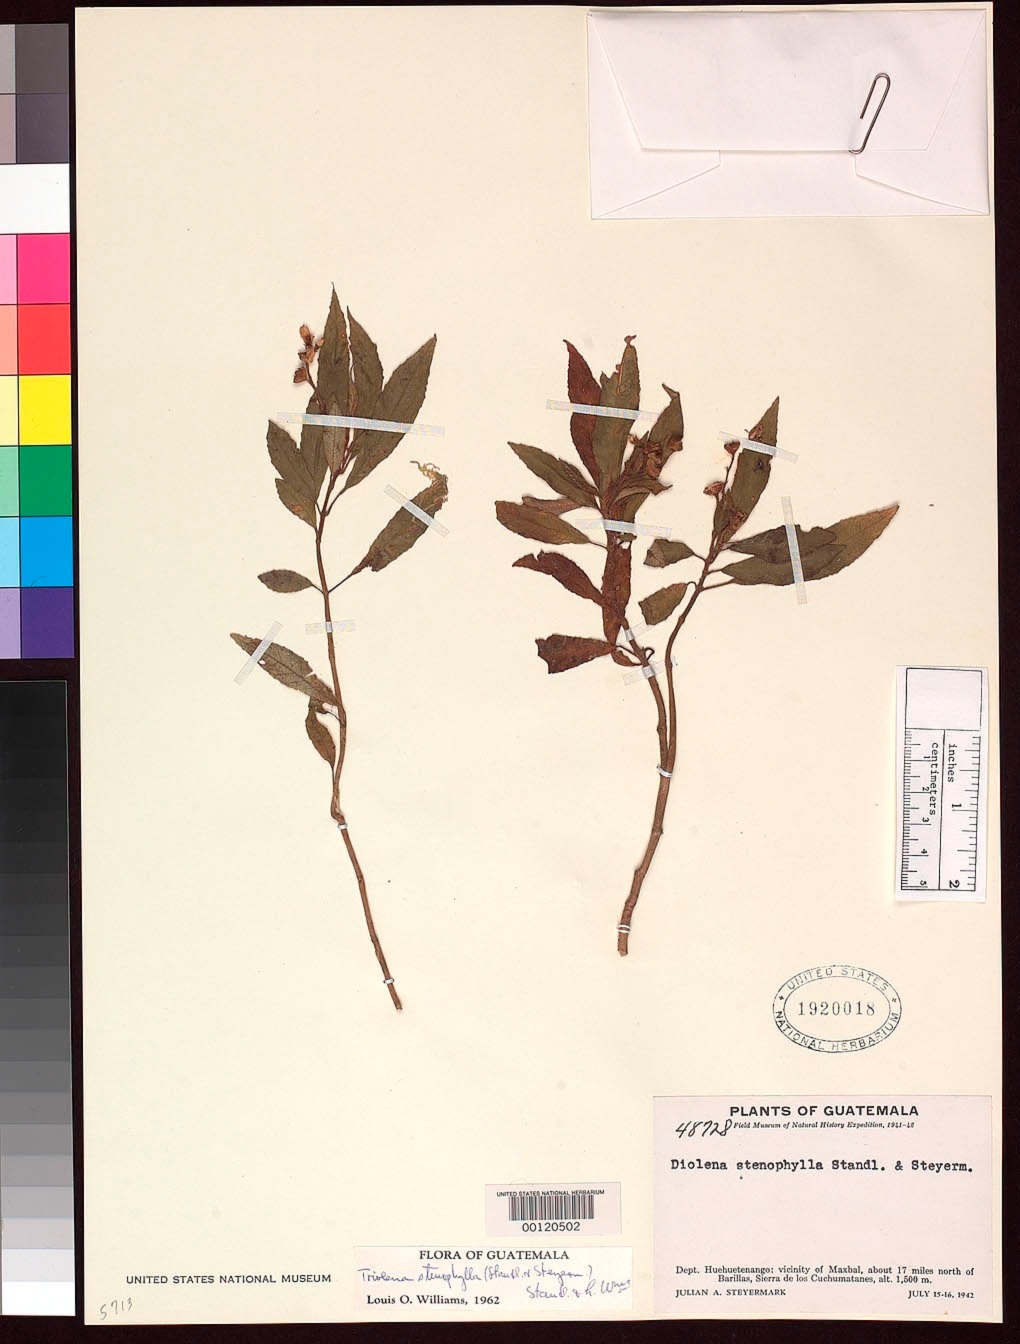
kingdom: Plantae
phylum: Tracheophyta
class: Magnoliopsida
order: Myrtales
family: Melastomataceae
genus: Diolena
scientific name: Diolena stenophylla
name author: Standl. & Steyerm.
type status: Isotype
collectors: J. Steyermark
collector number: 48728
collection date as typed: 15 Jul 1942 to 16 Jul 1942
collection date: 1942-07-15/1942-07-16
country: Guatemala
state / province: Huehuetenango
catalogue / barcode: US 1920018